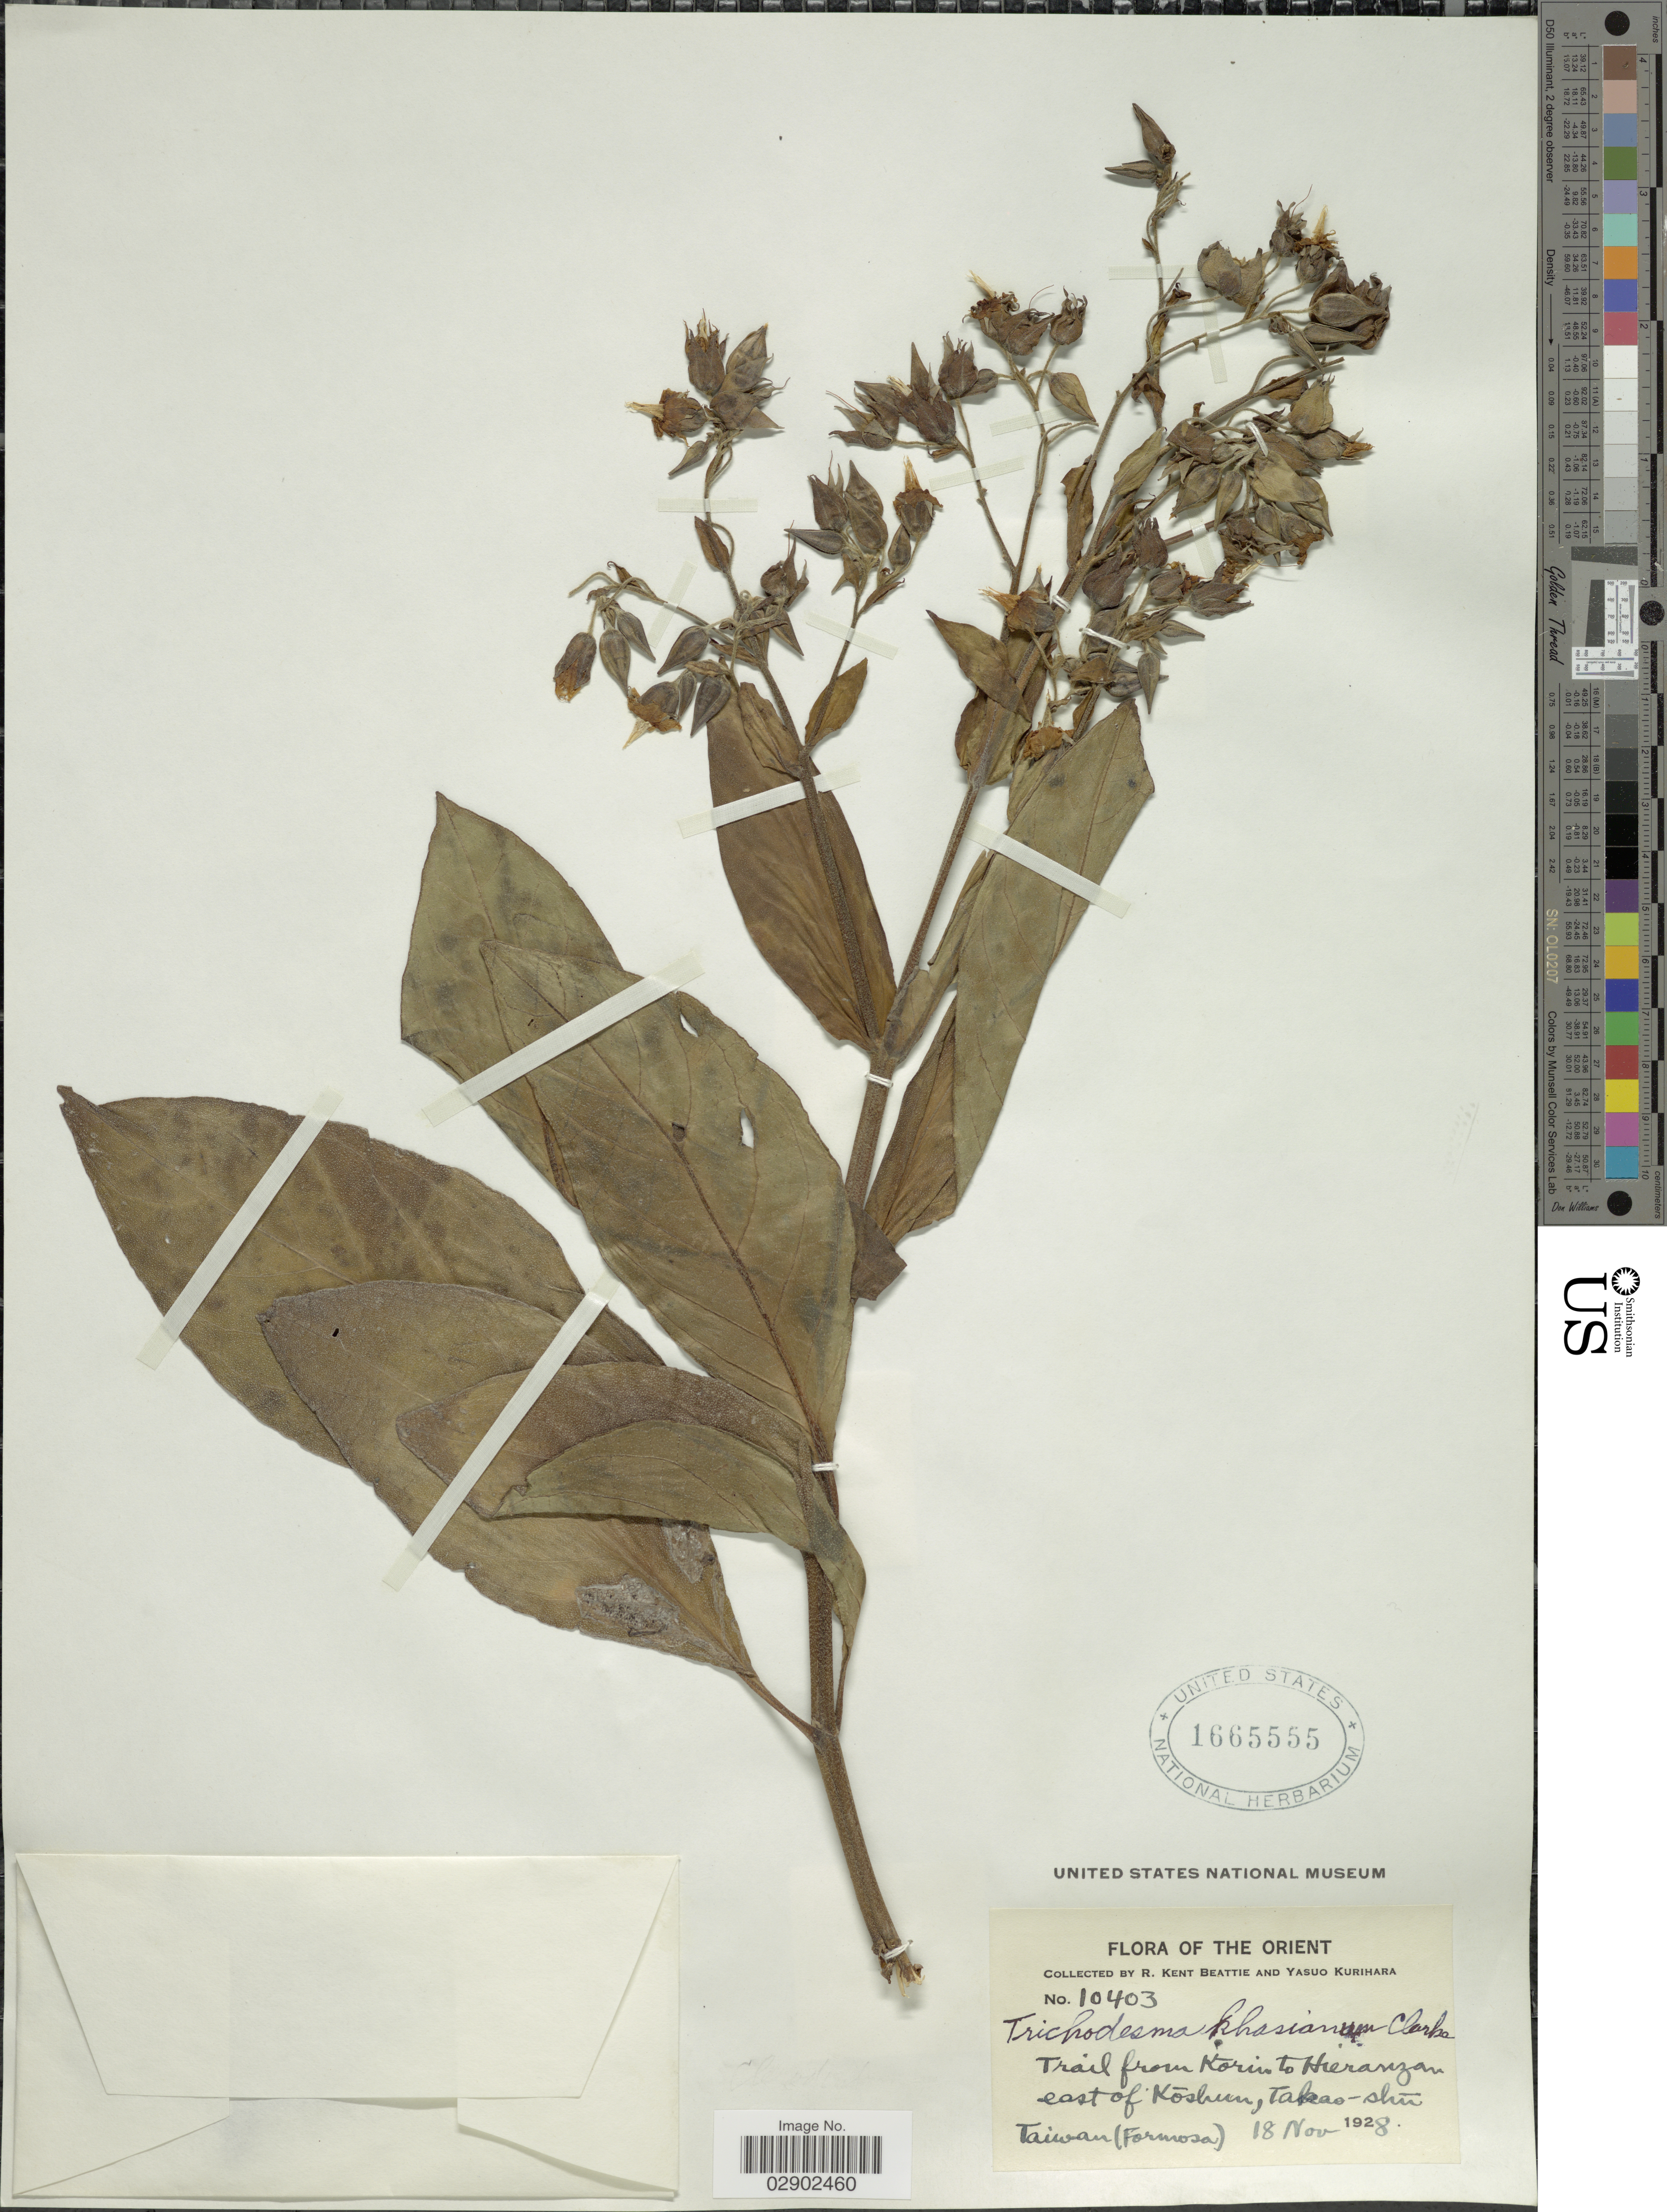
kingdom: Plantae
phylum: Tracheophyta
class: Magnoliopsida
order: Boraginales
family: Boraginaceae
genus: Trichodesma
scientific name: Trichodesma khasianum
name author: C.B. Clarke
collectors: R. K. Beattie & Y. Kurihara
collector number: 10403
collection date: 1928-11-18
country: Taiwan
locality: The Orient. Trail from Korin to Hieranzan east of Kóshun, Takao-shú. Formosa.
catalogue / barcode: US 1665555